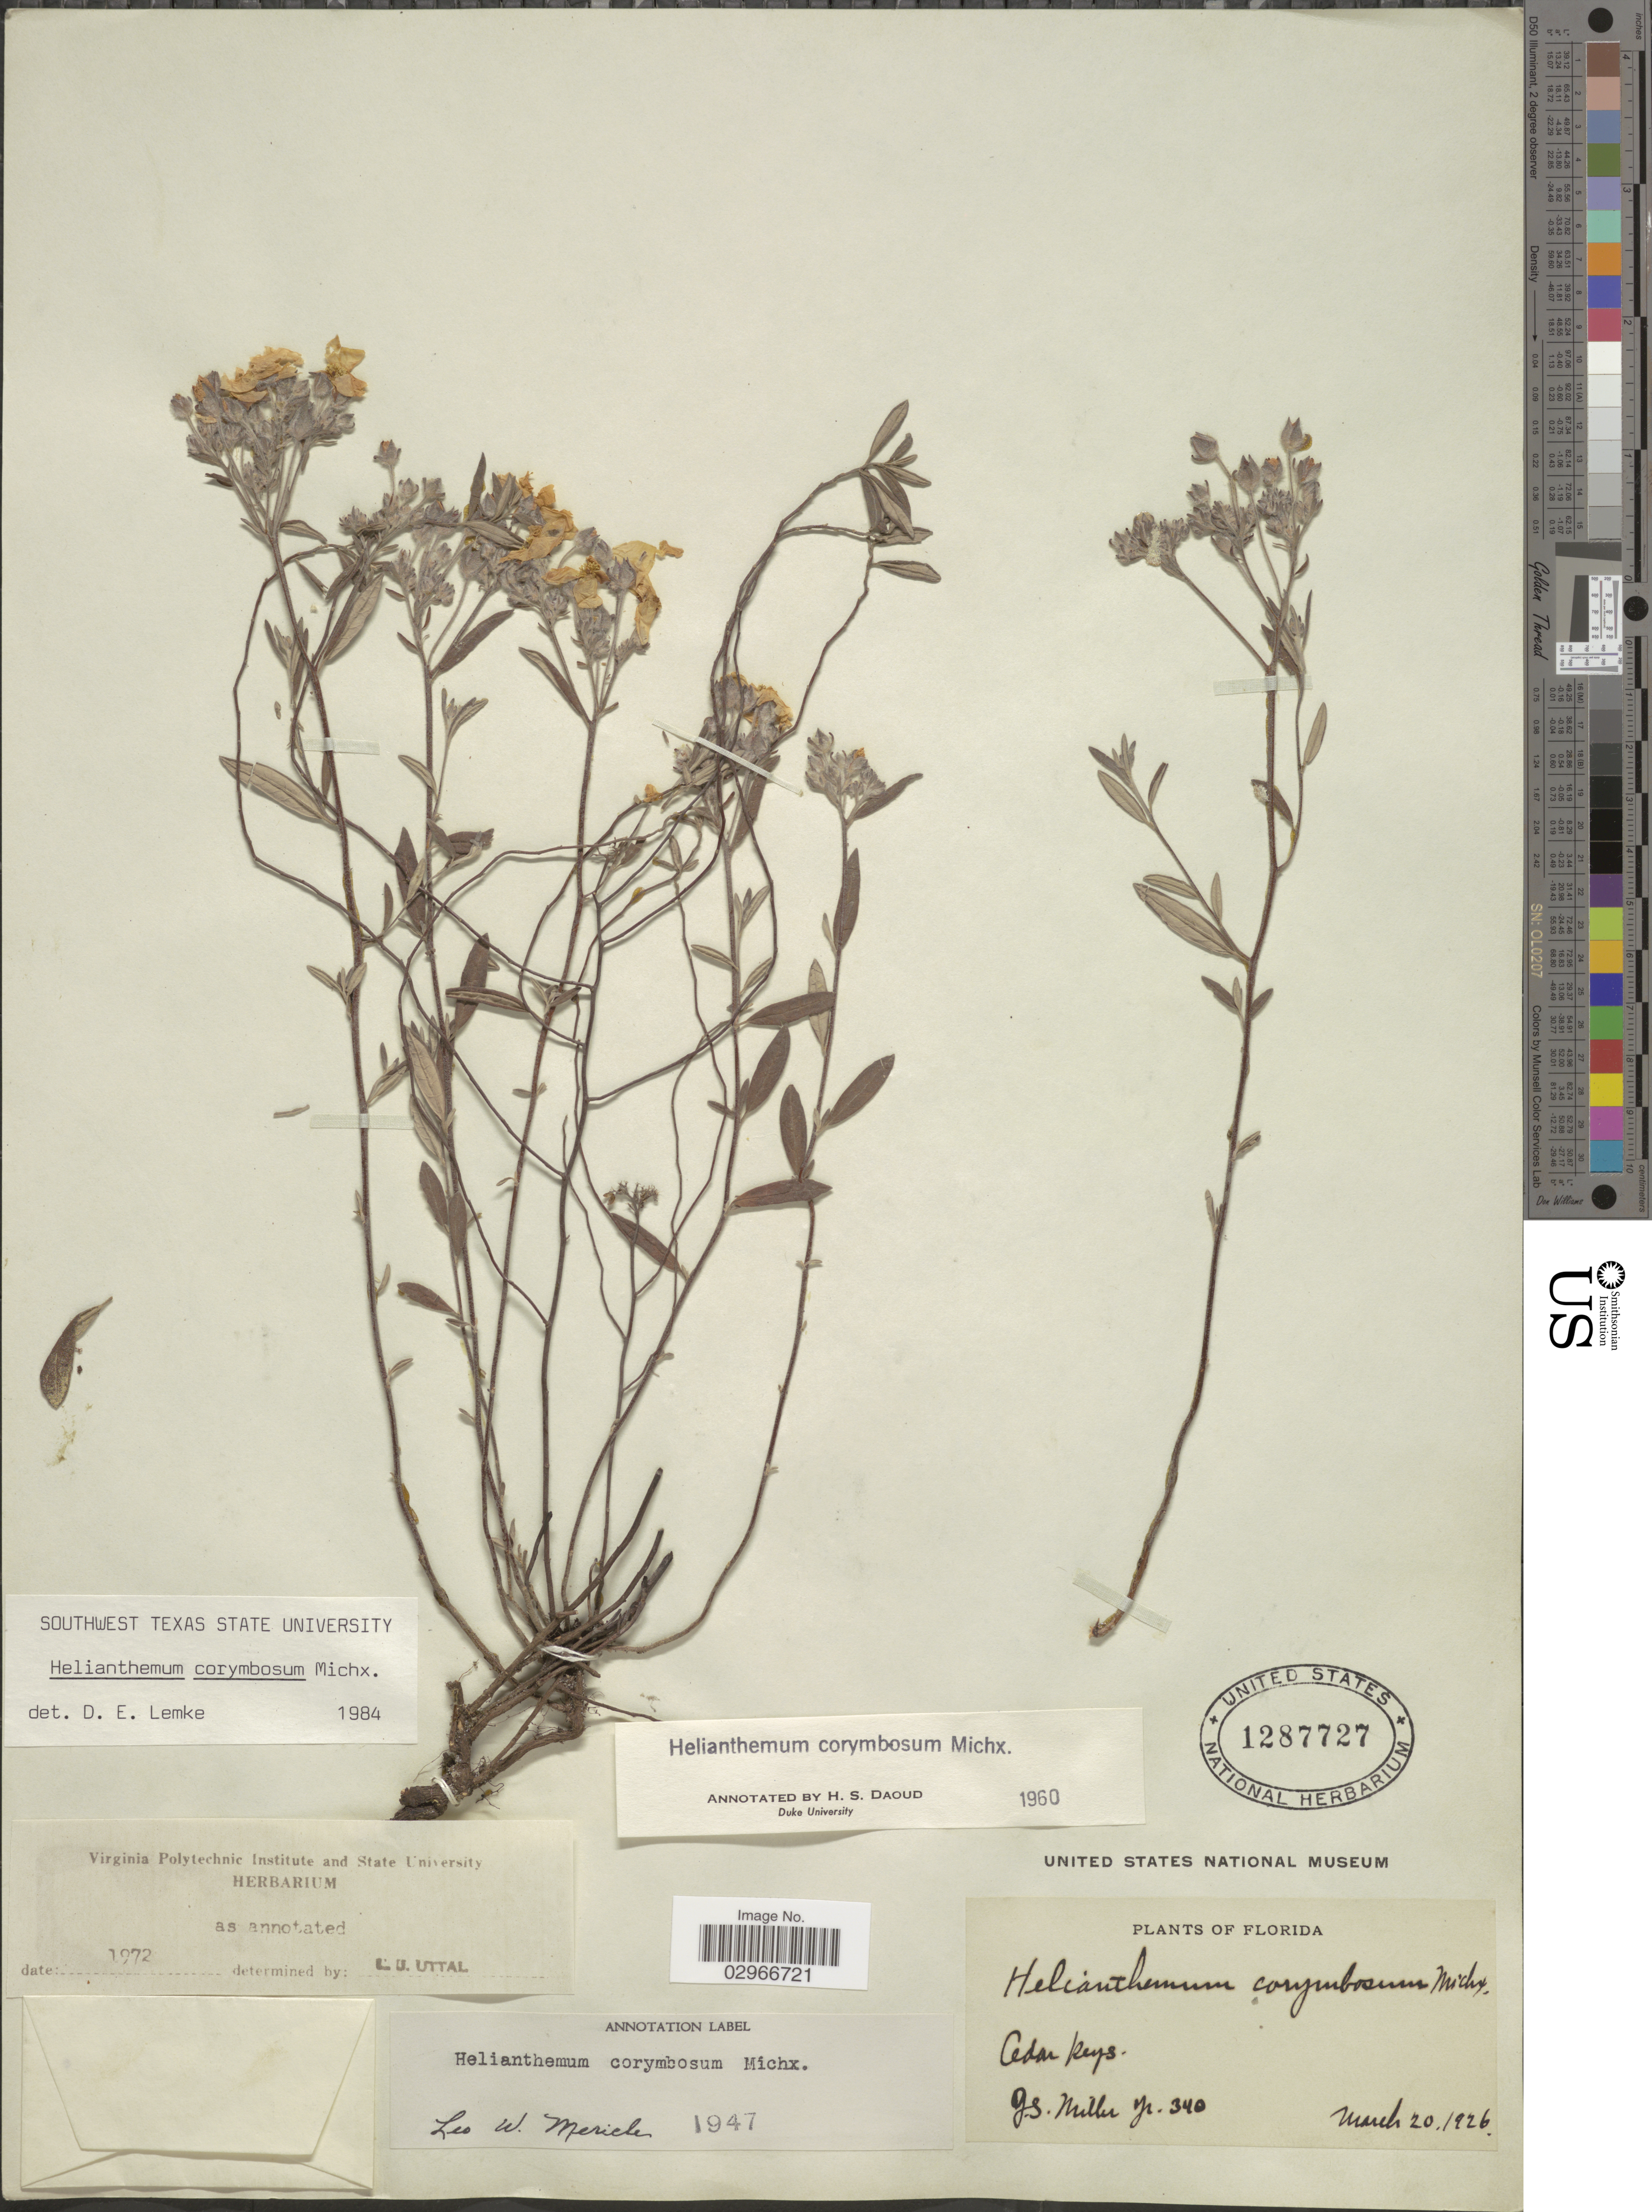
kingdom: Plantae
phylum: Tracheophyta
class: Magnoliopsida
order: Malvales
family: Cistaceae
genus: Helianthemum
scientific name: Helianthemum corymbosum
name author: Michx.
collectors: G. S. Miller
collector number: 340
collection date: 1926-03-20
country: United States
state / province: Florida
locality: Cedar Keys.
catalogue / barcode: US 1287727